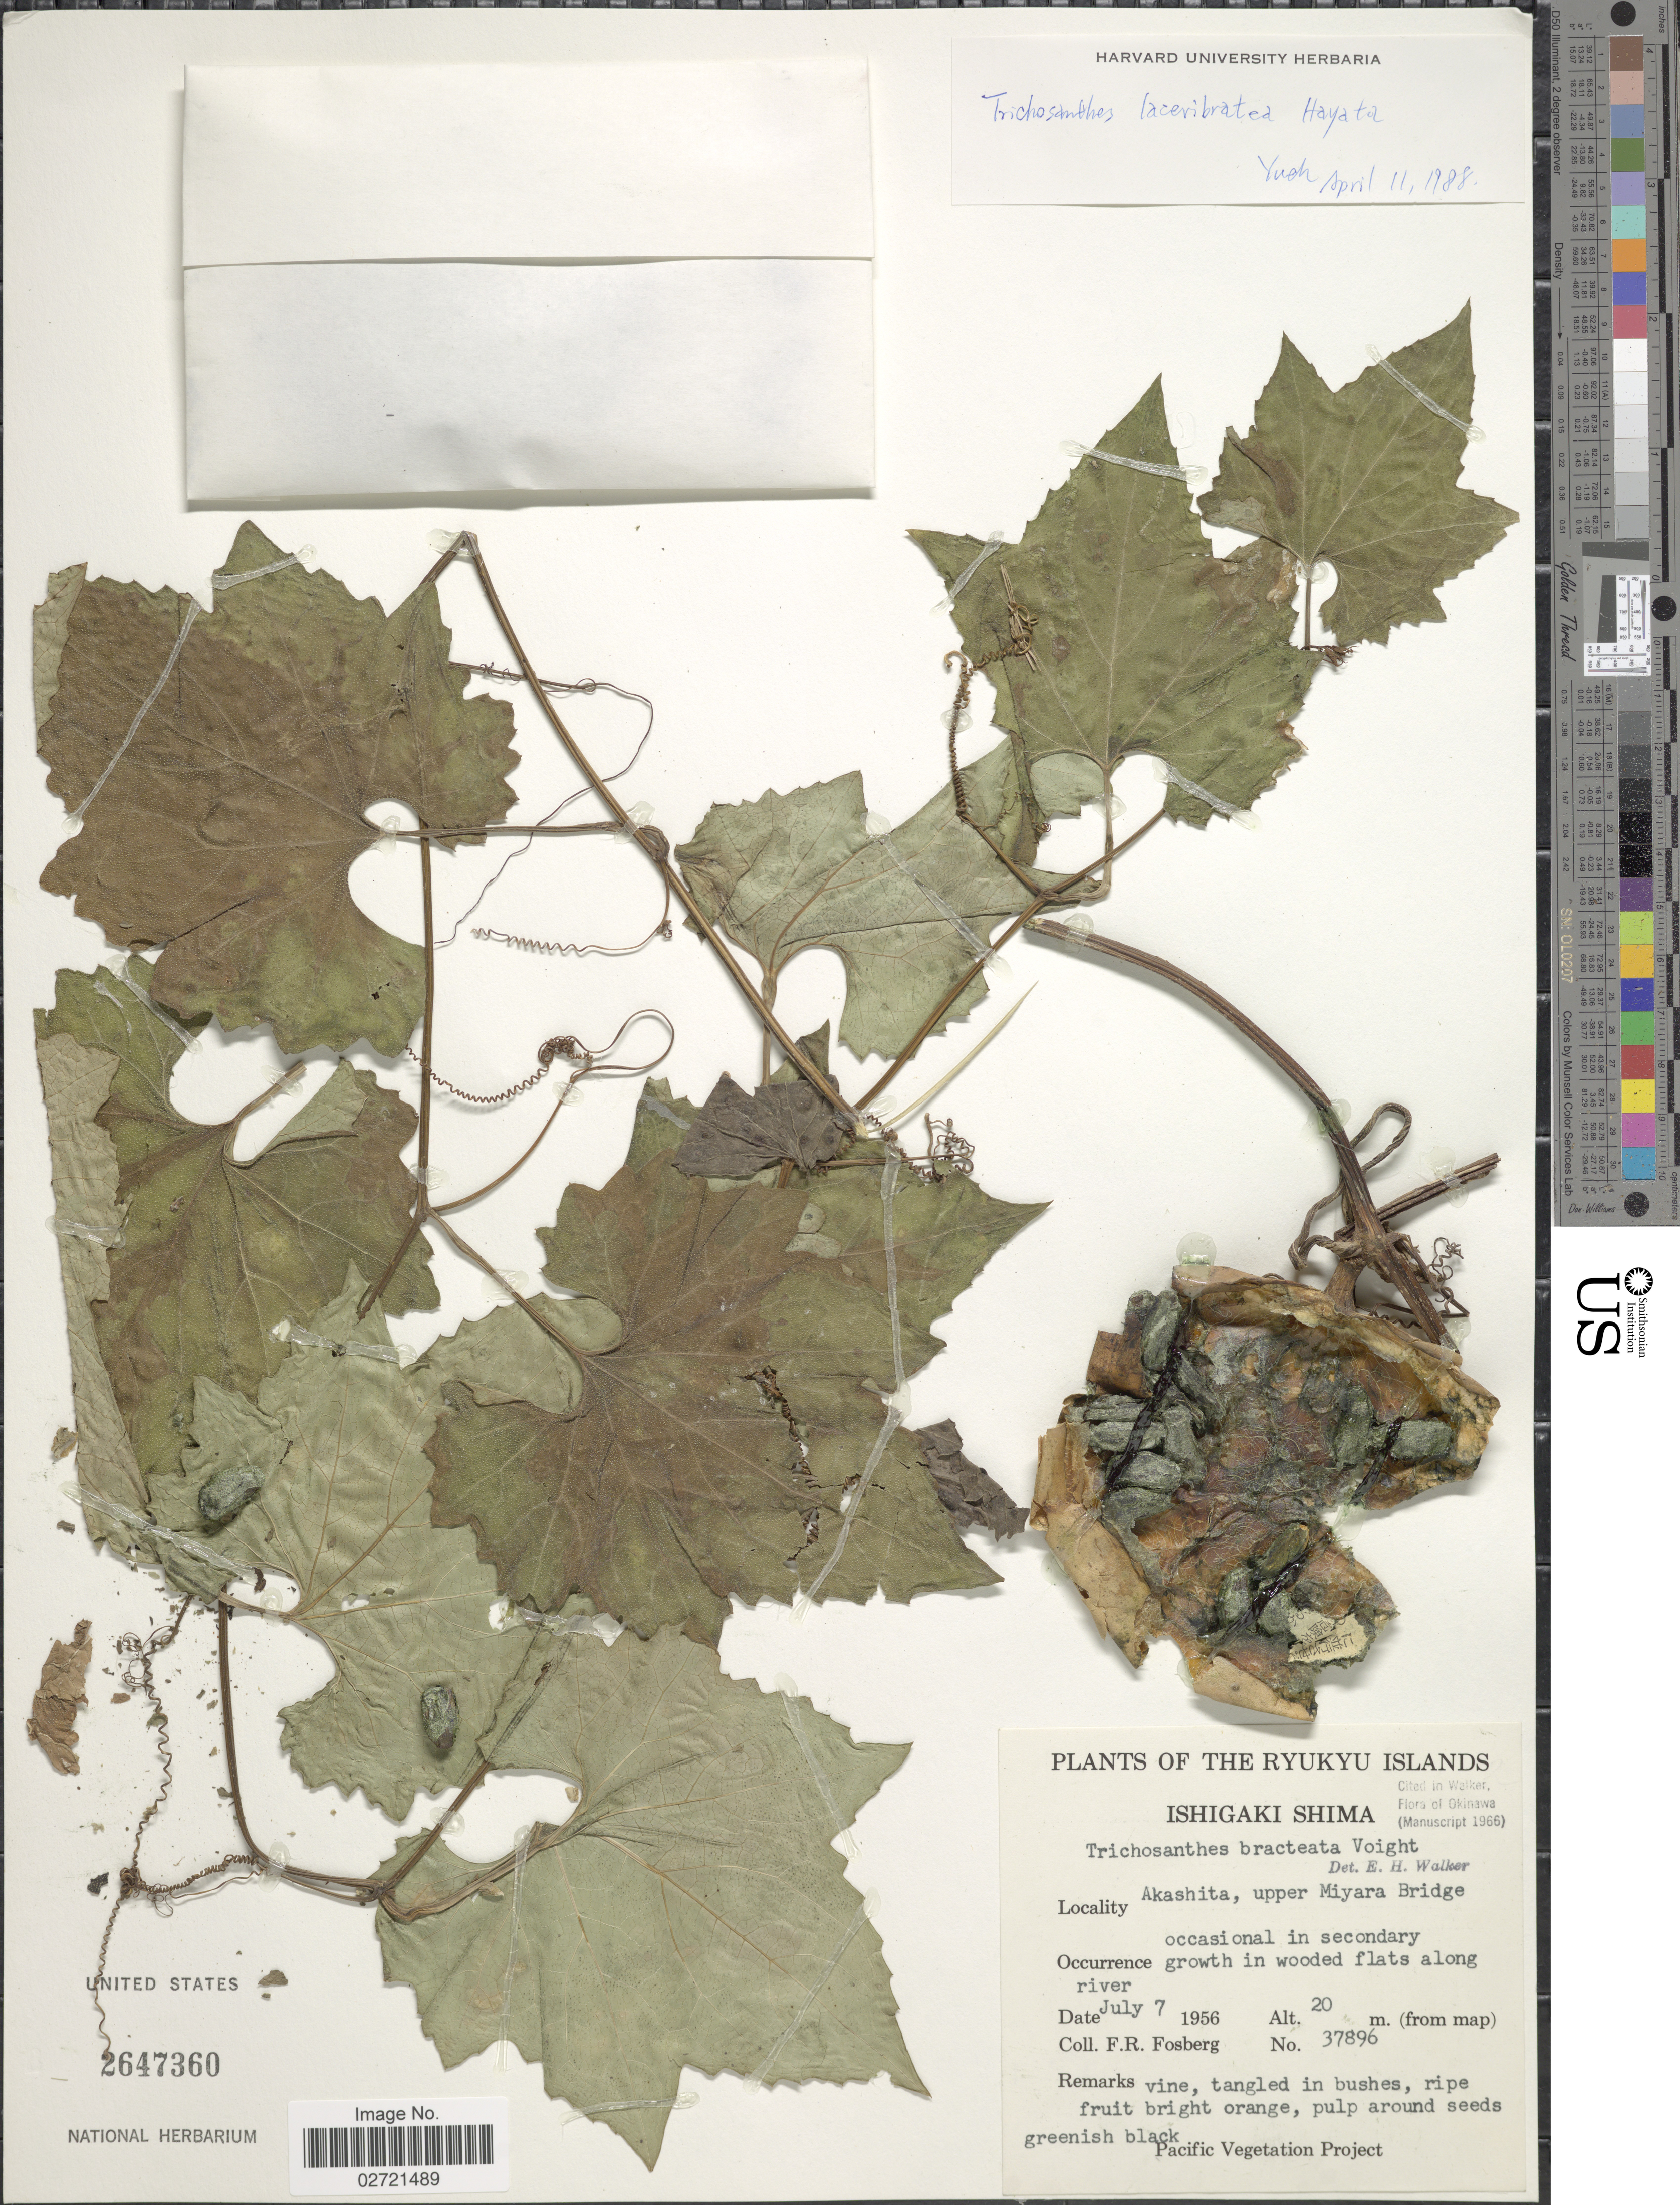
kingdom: Plantae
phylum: Tracheophyta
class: Magnoliopsida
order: Cucurbitales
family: Cucurbitaceae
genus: Trichosanthes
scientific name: Trichosanthes laceribractea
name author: Hayata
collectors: F. R. Fosberg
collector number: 37896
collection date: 1956-07-07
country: Japan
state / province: Okinawa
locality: The Ryukyu Islands, Ishigaki Shima, Akashita, upper Miyara Bridge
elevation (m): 20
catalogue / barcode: US 2647360